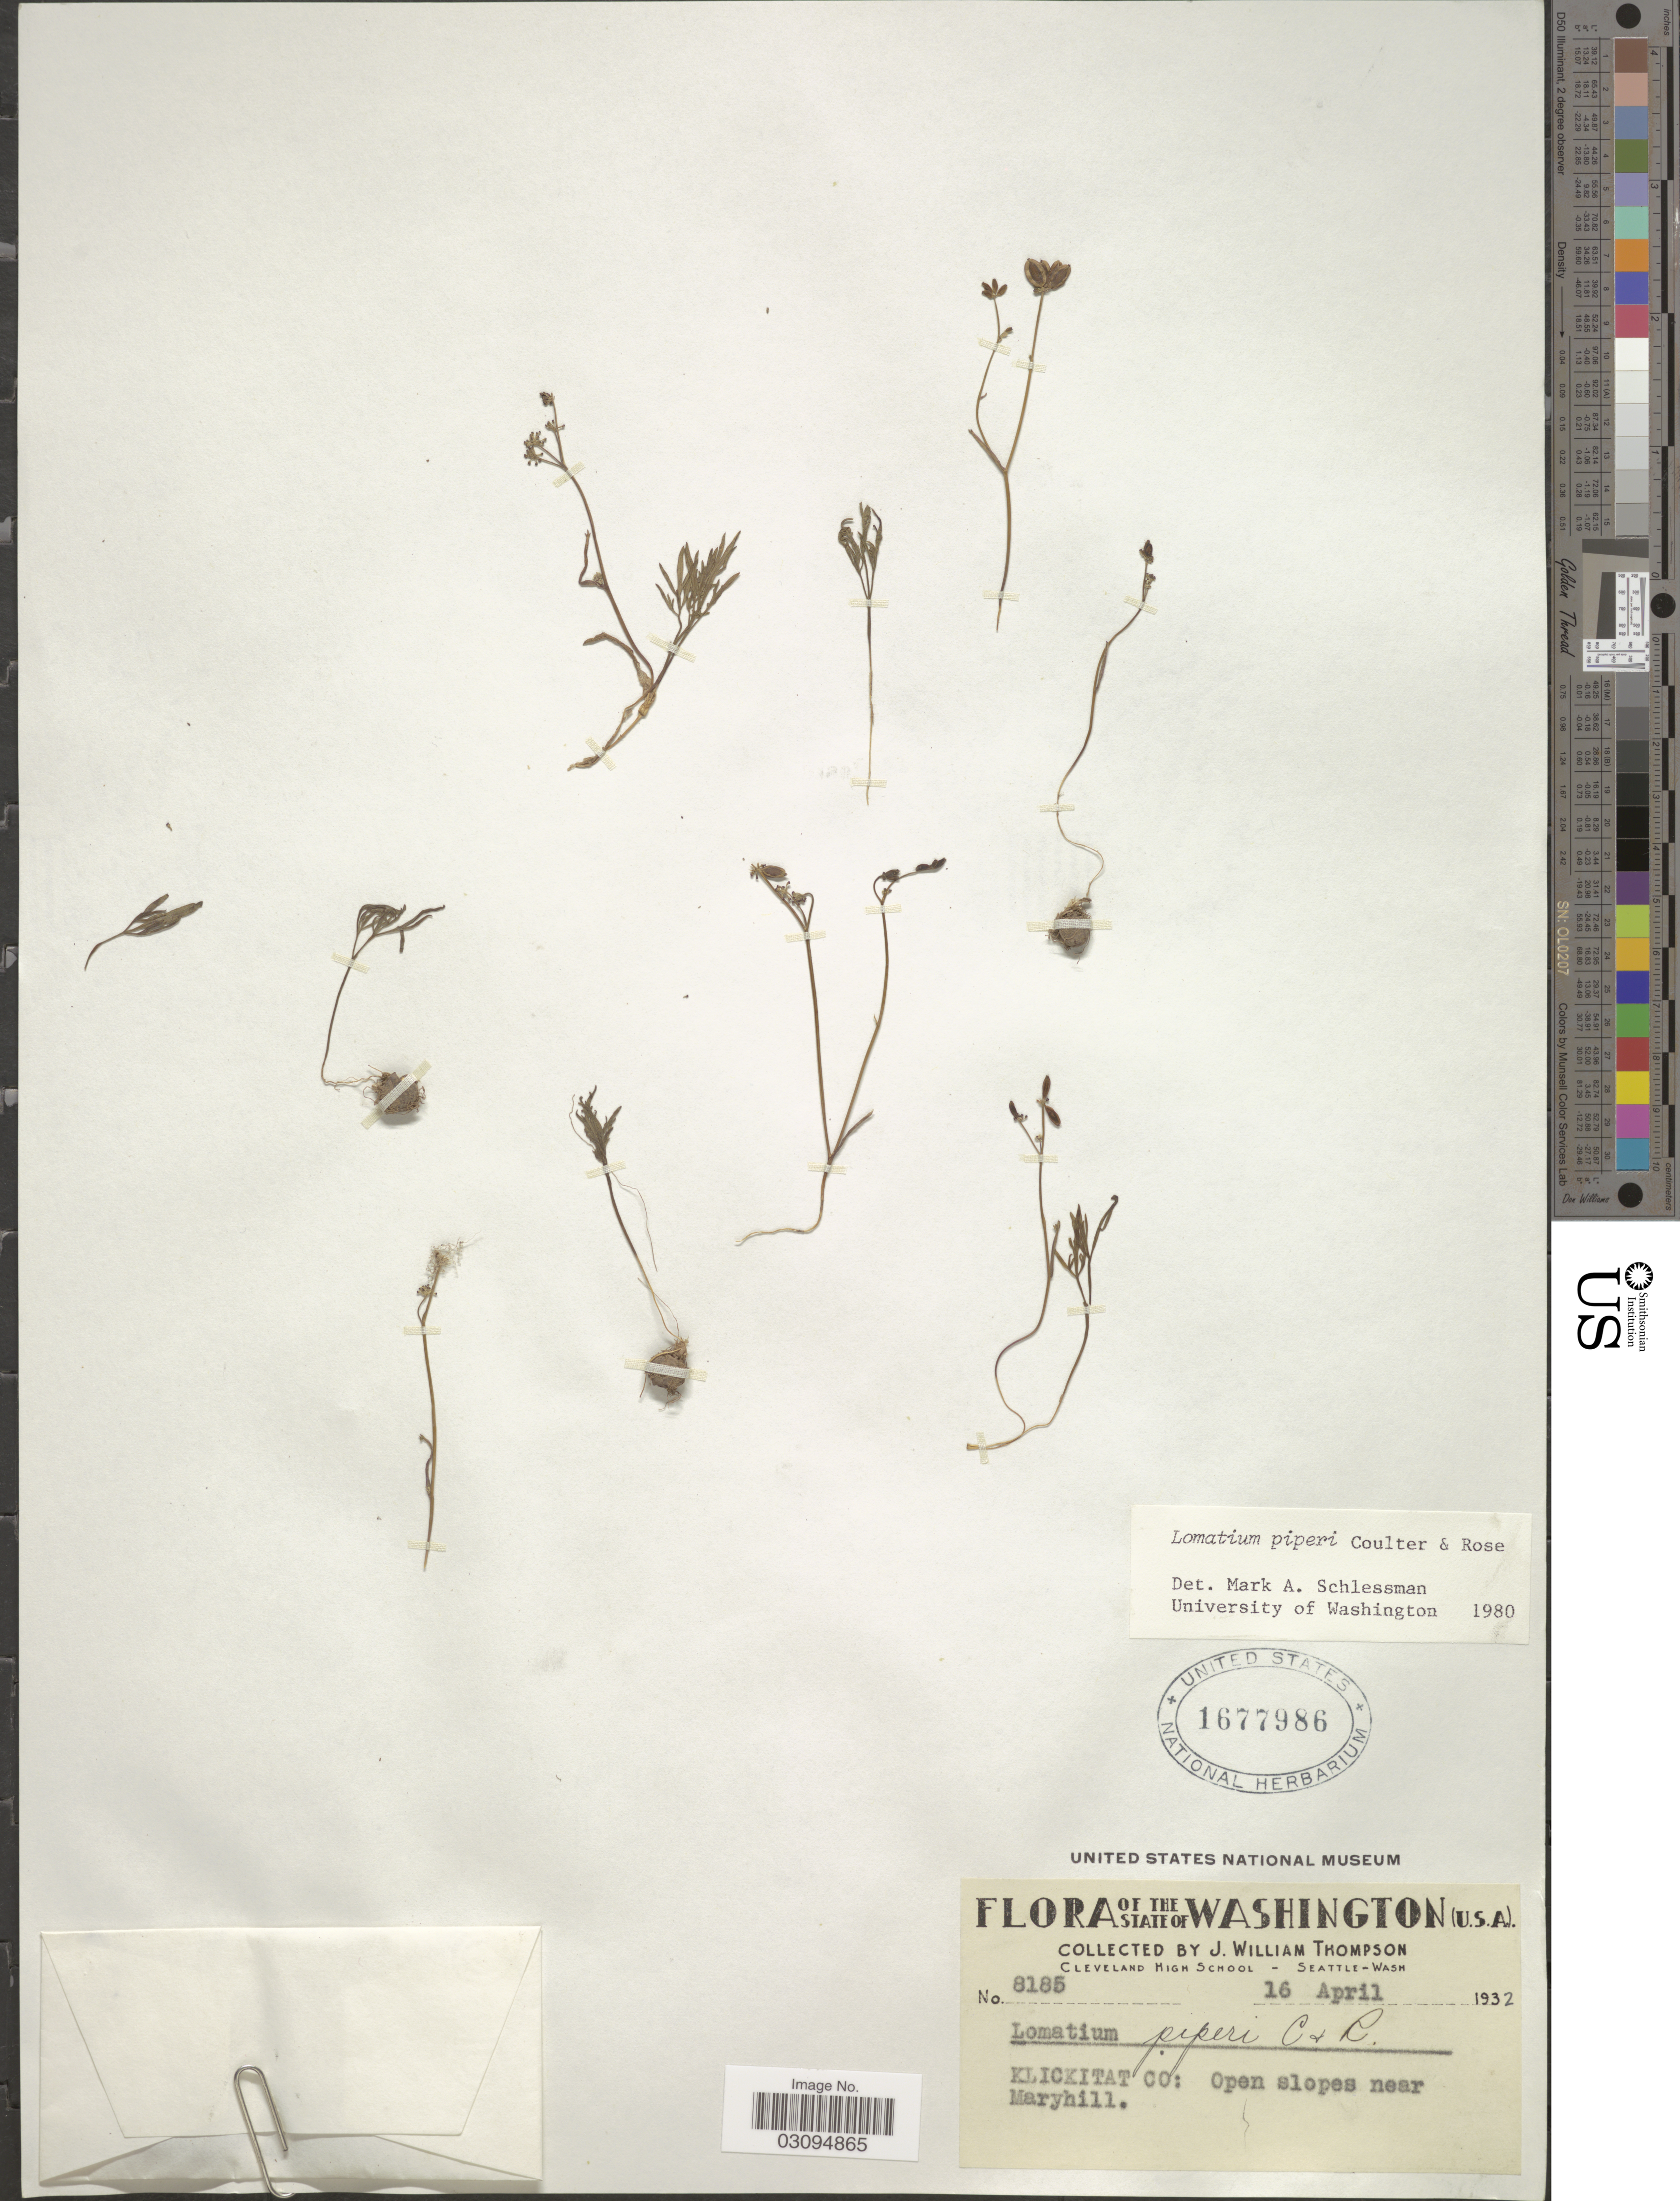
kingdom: Plantae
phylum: Tracheophyta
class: Magnoliopsida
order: Apiales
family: Apiaceae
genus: Lomatium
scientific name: Lomatium piperi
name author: J.M. Coult. & Rose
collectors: J. W. Thompson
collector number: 8185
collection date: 1932-04-16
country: United States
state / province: Washington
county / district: Klickitat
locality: Klickitat Co: Open slopes near Maryhill.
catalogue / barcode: US 1677986